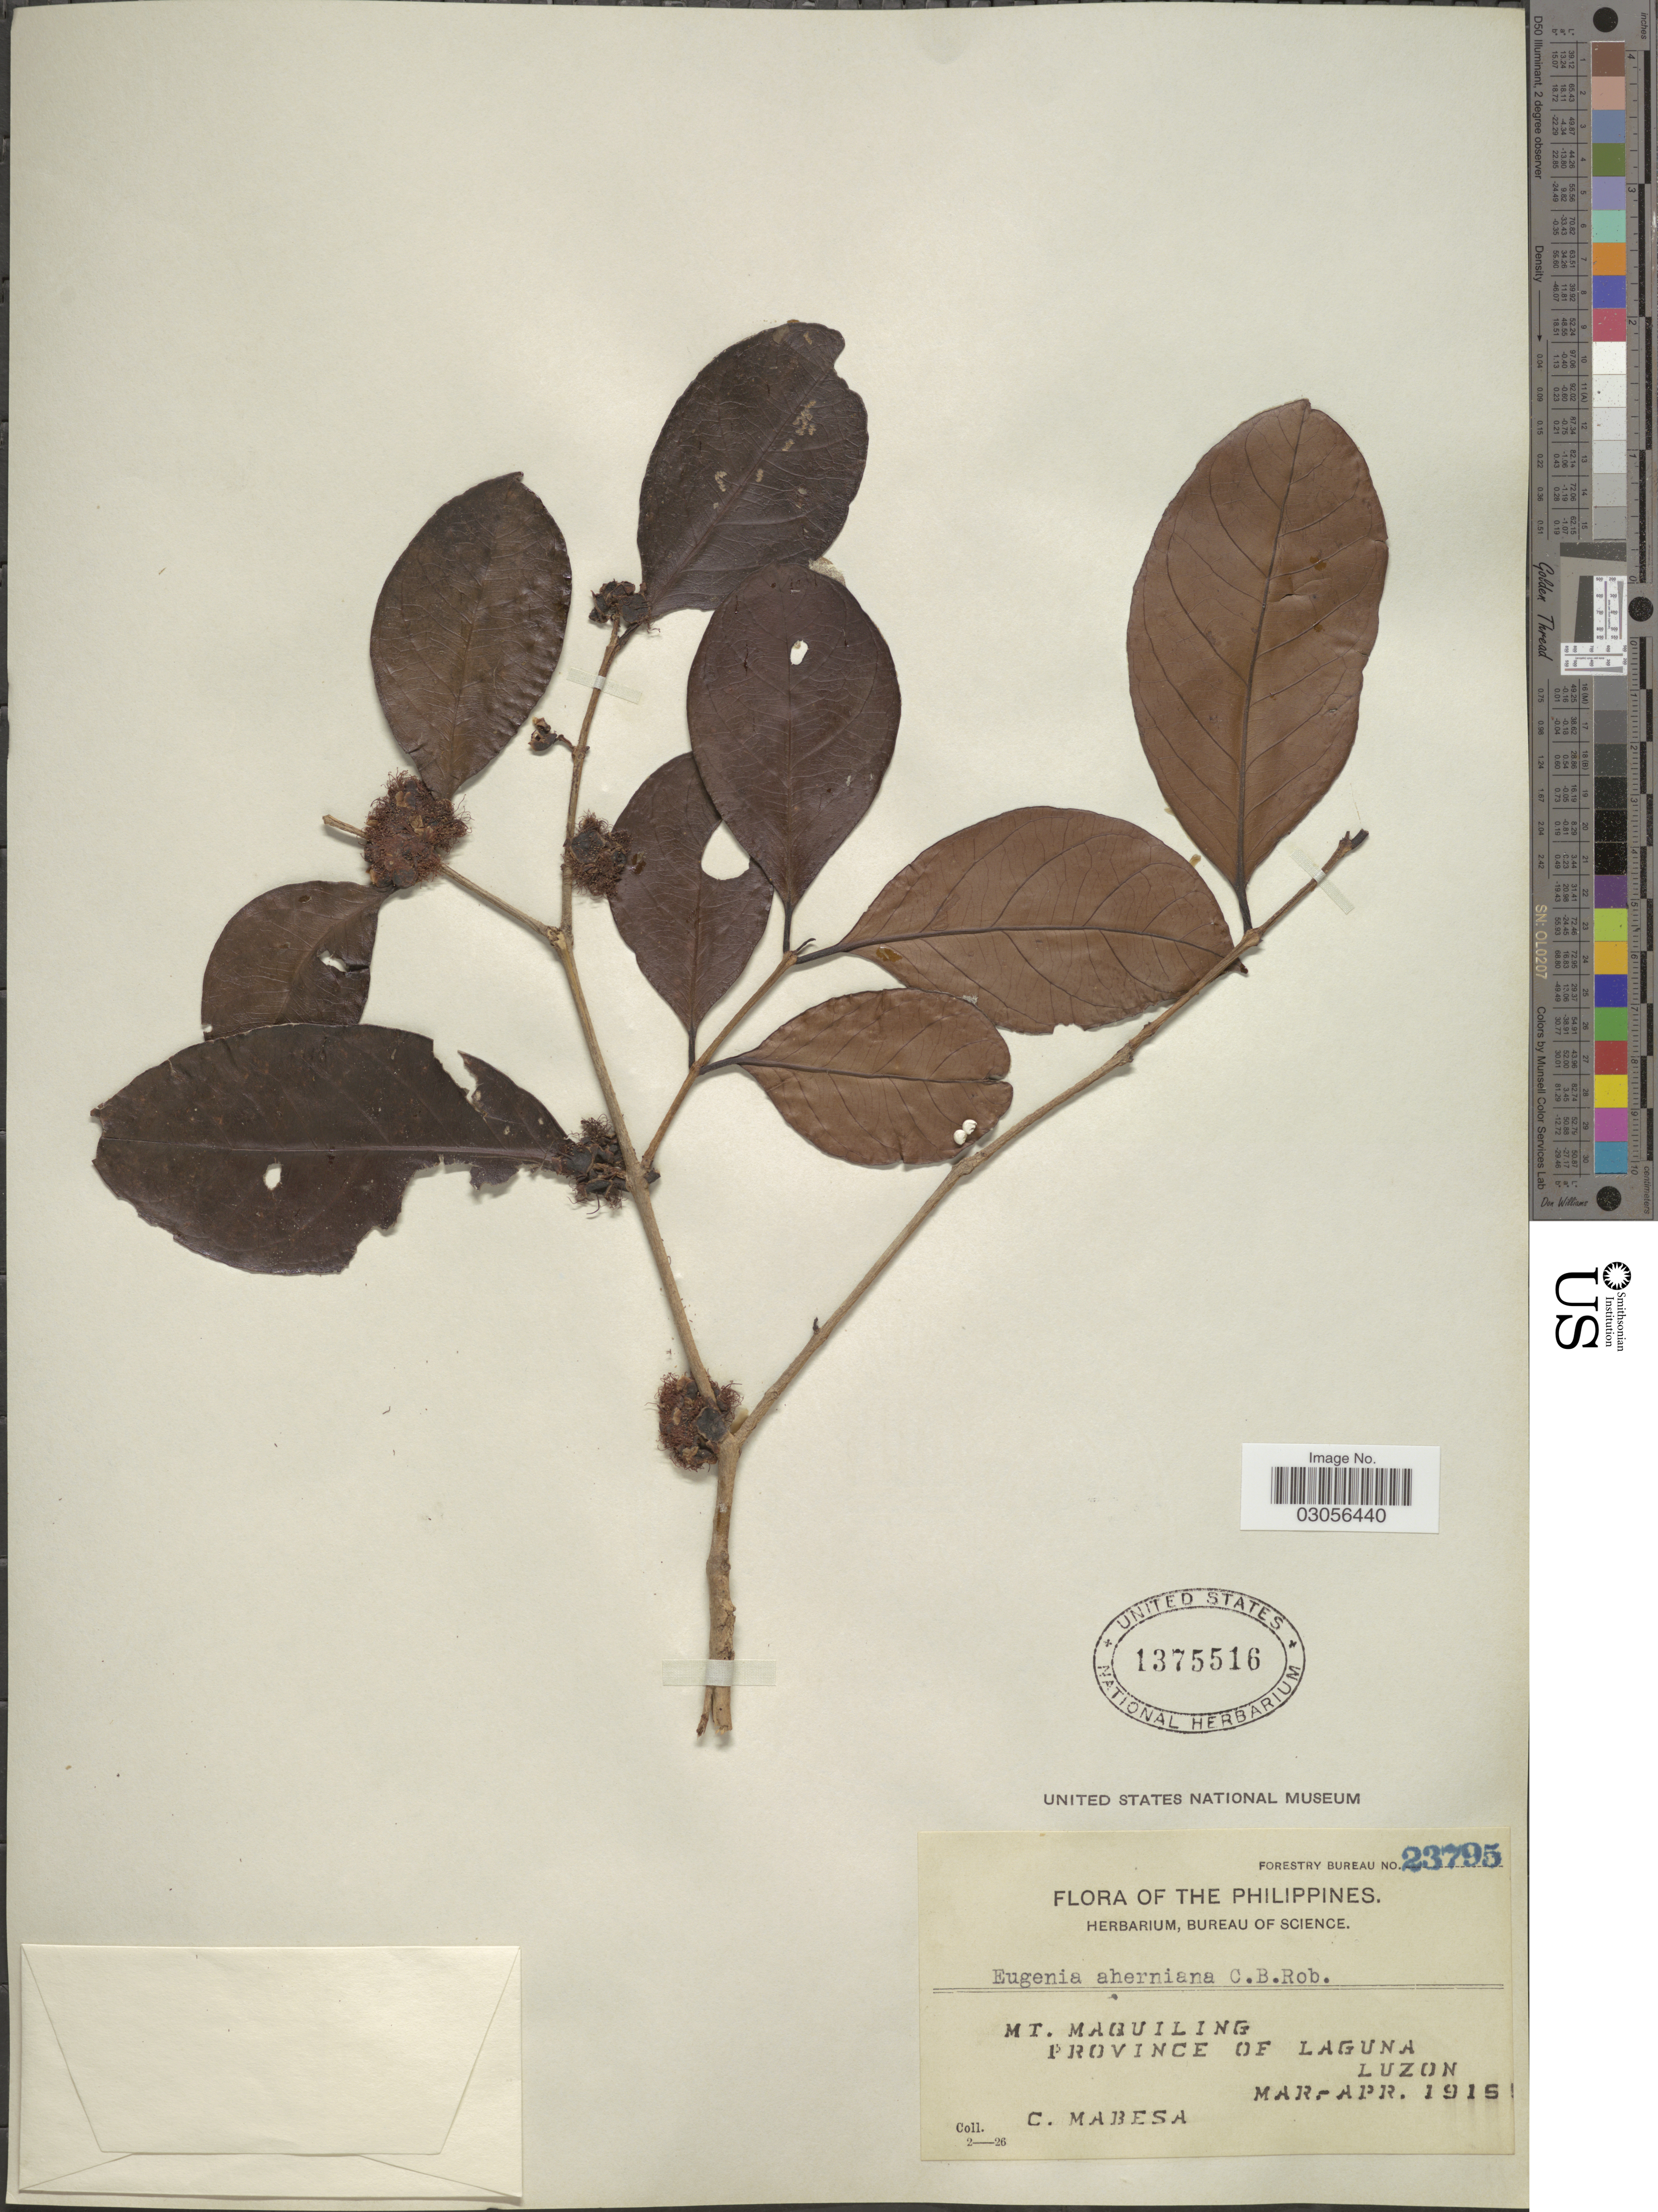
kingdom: Plantae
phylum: Tracheophyta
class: Magnoliopsida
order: Myrtales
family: Myrtaceae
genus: Eugenia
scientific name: Eugenia aherniana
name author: C.B. Rob.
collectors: C. Mabesa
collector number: Forestry Bureau 23795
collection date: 1915-03/1915-04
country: Philippines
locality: Mt. Maquiling, Province of Laguna, Luzon.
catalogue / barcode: US 1375516